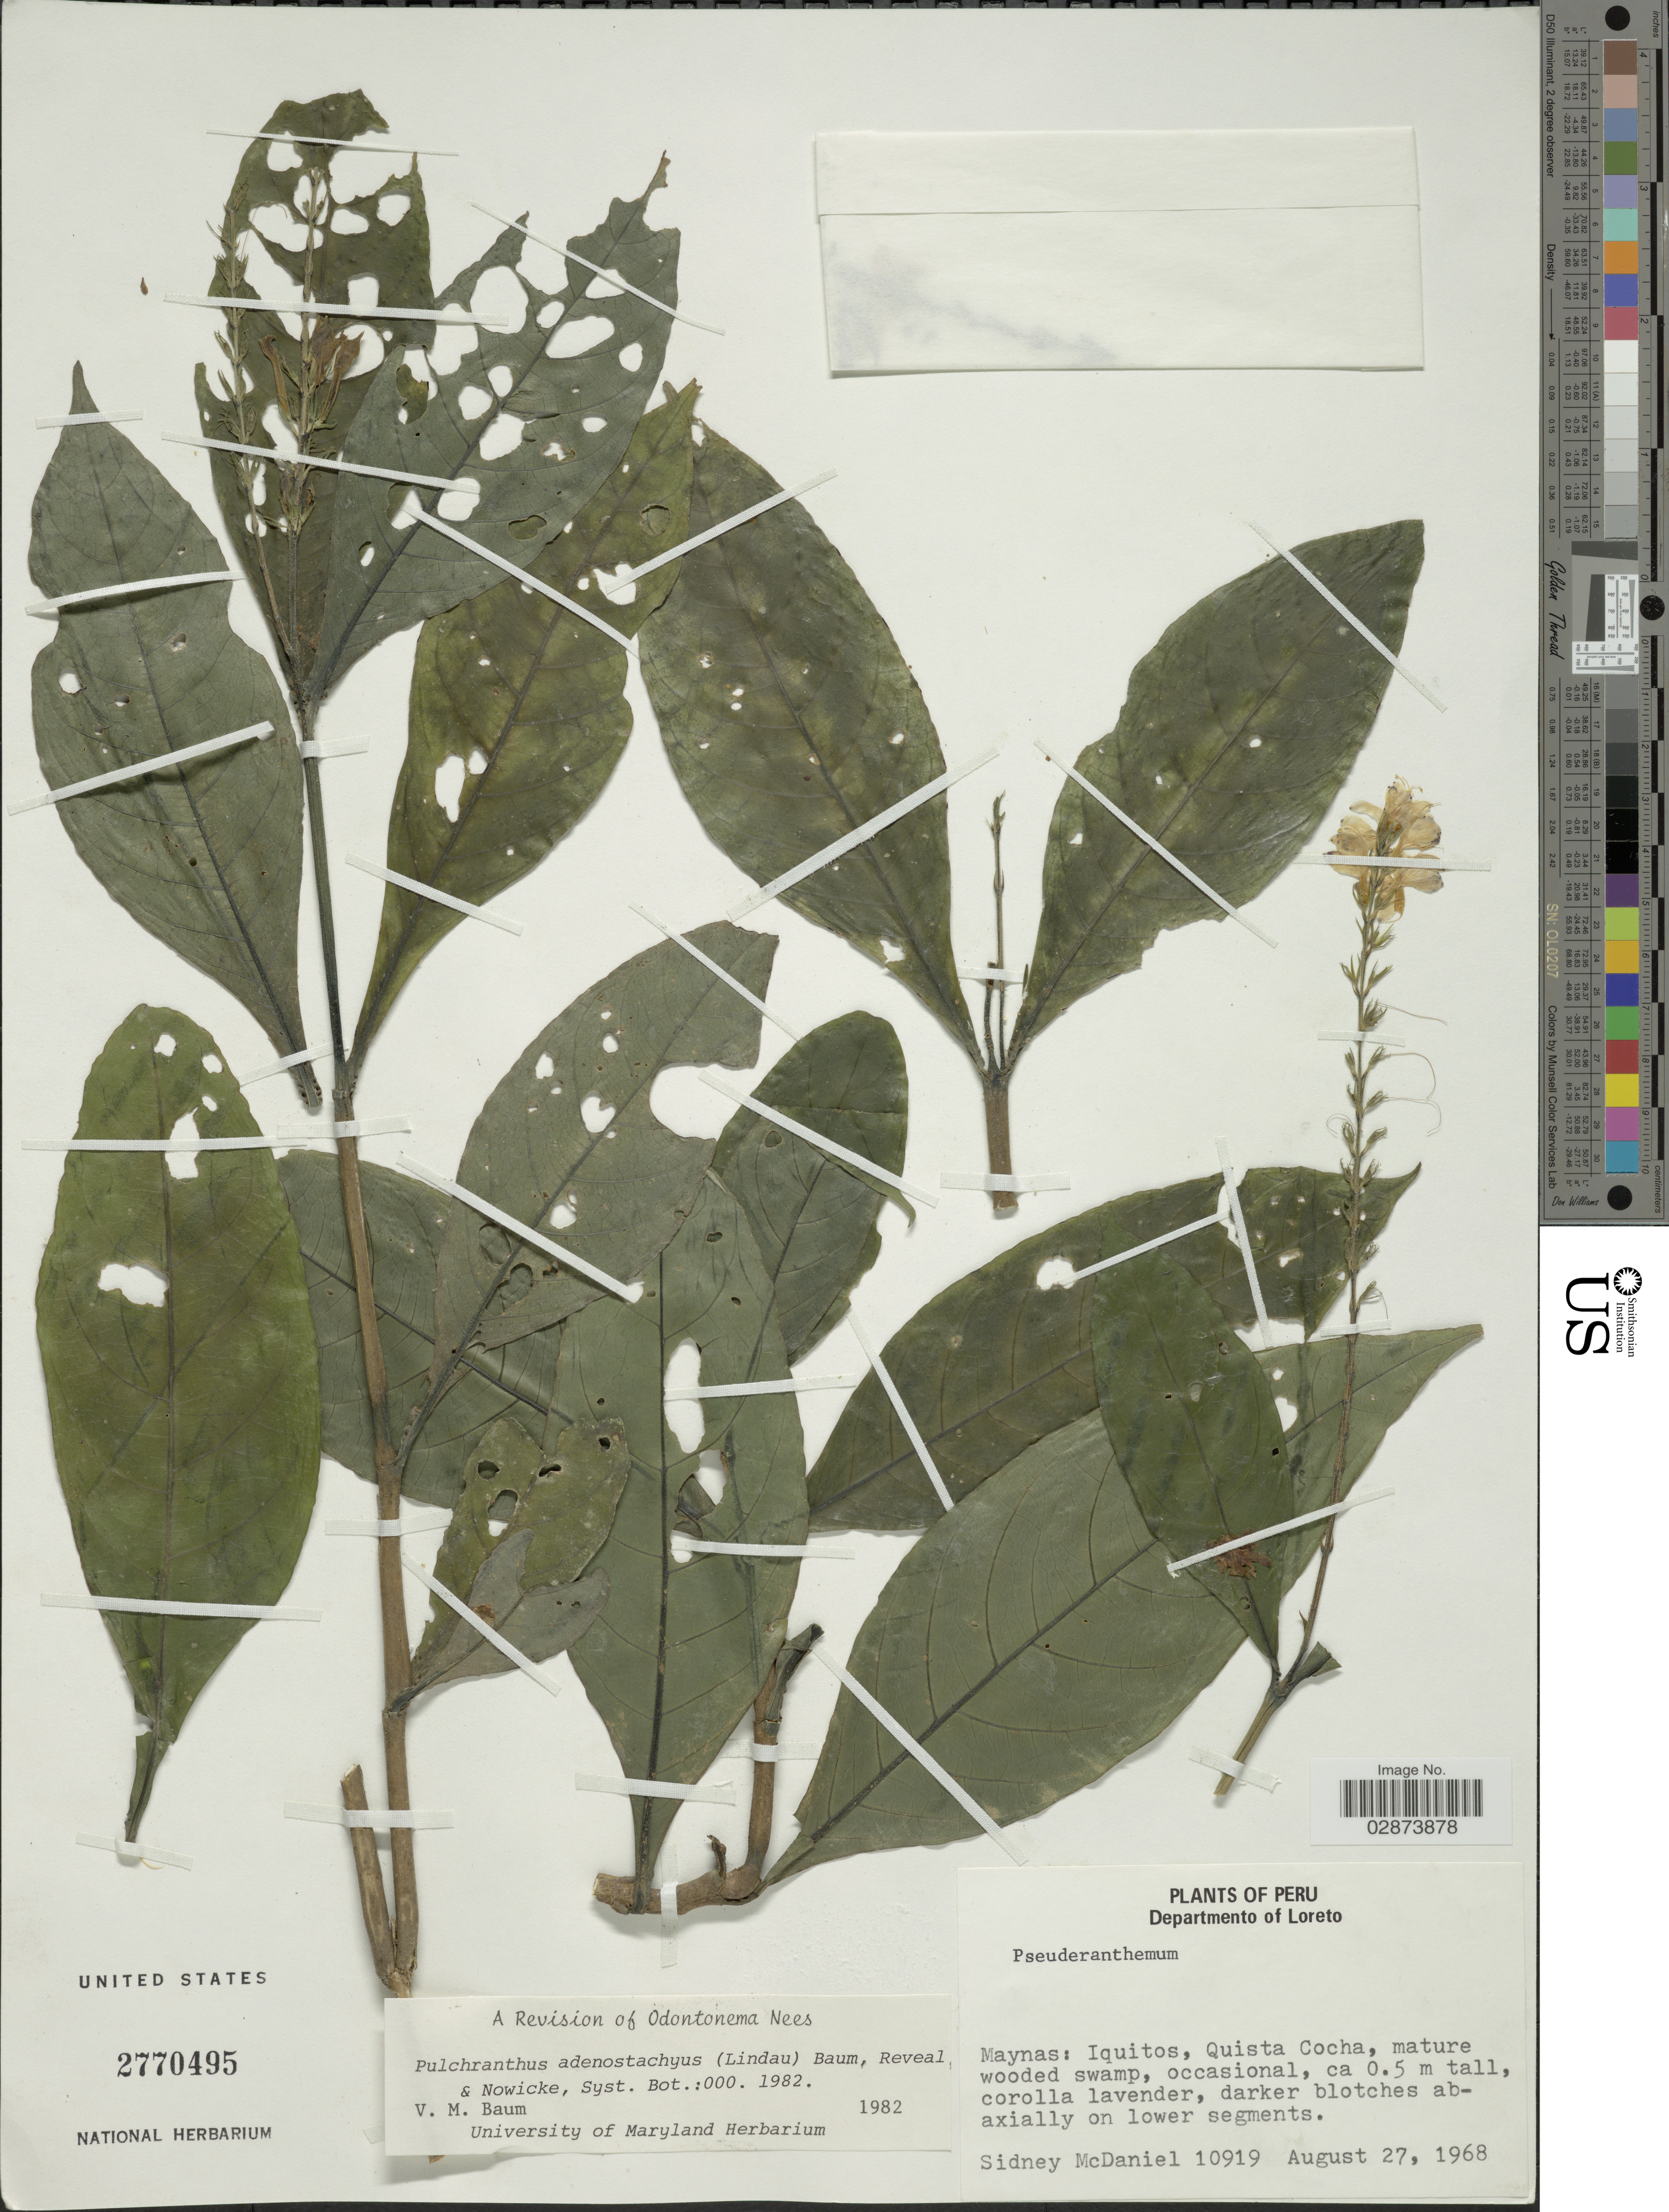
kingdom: Plantae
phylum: Tracheophyta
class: Magnoliopsida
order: Lamiales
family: Acanthaceae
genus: Pulchranthus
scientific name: Pulchranthus adenostachyus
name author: (Lindau) V.M. Baum et al.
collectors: S. McDaniel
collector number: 10919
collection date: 1968-08-27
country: Peru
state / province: Loreto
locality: Departmento of Loreto. Maynas: Iquitos, Quista Cocha, mature wooded swamp.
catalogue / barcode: US 2770495